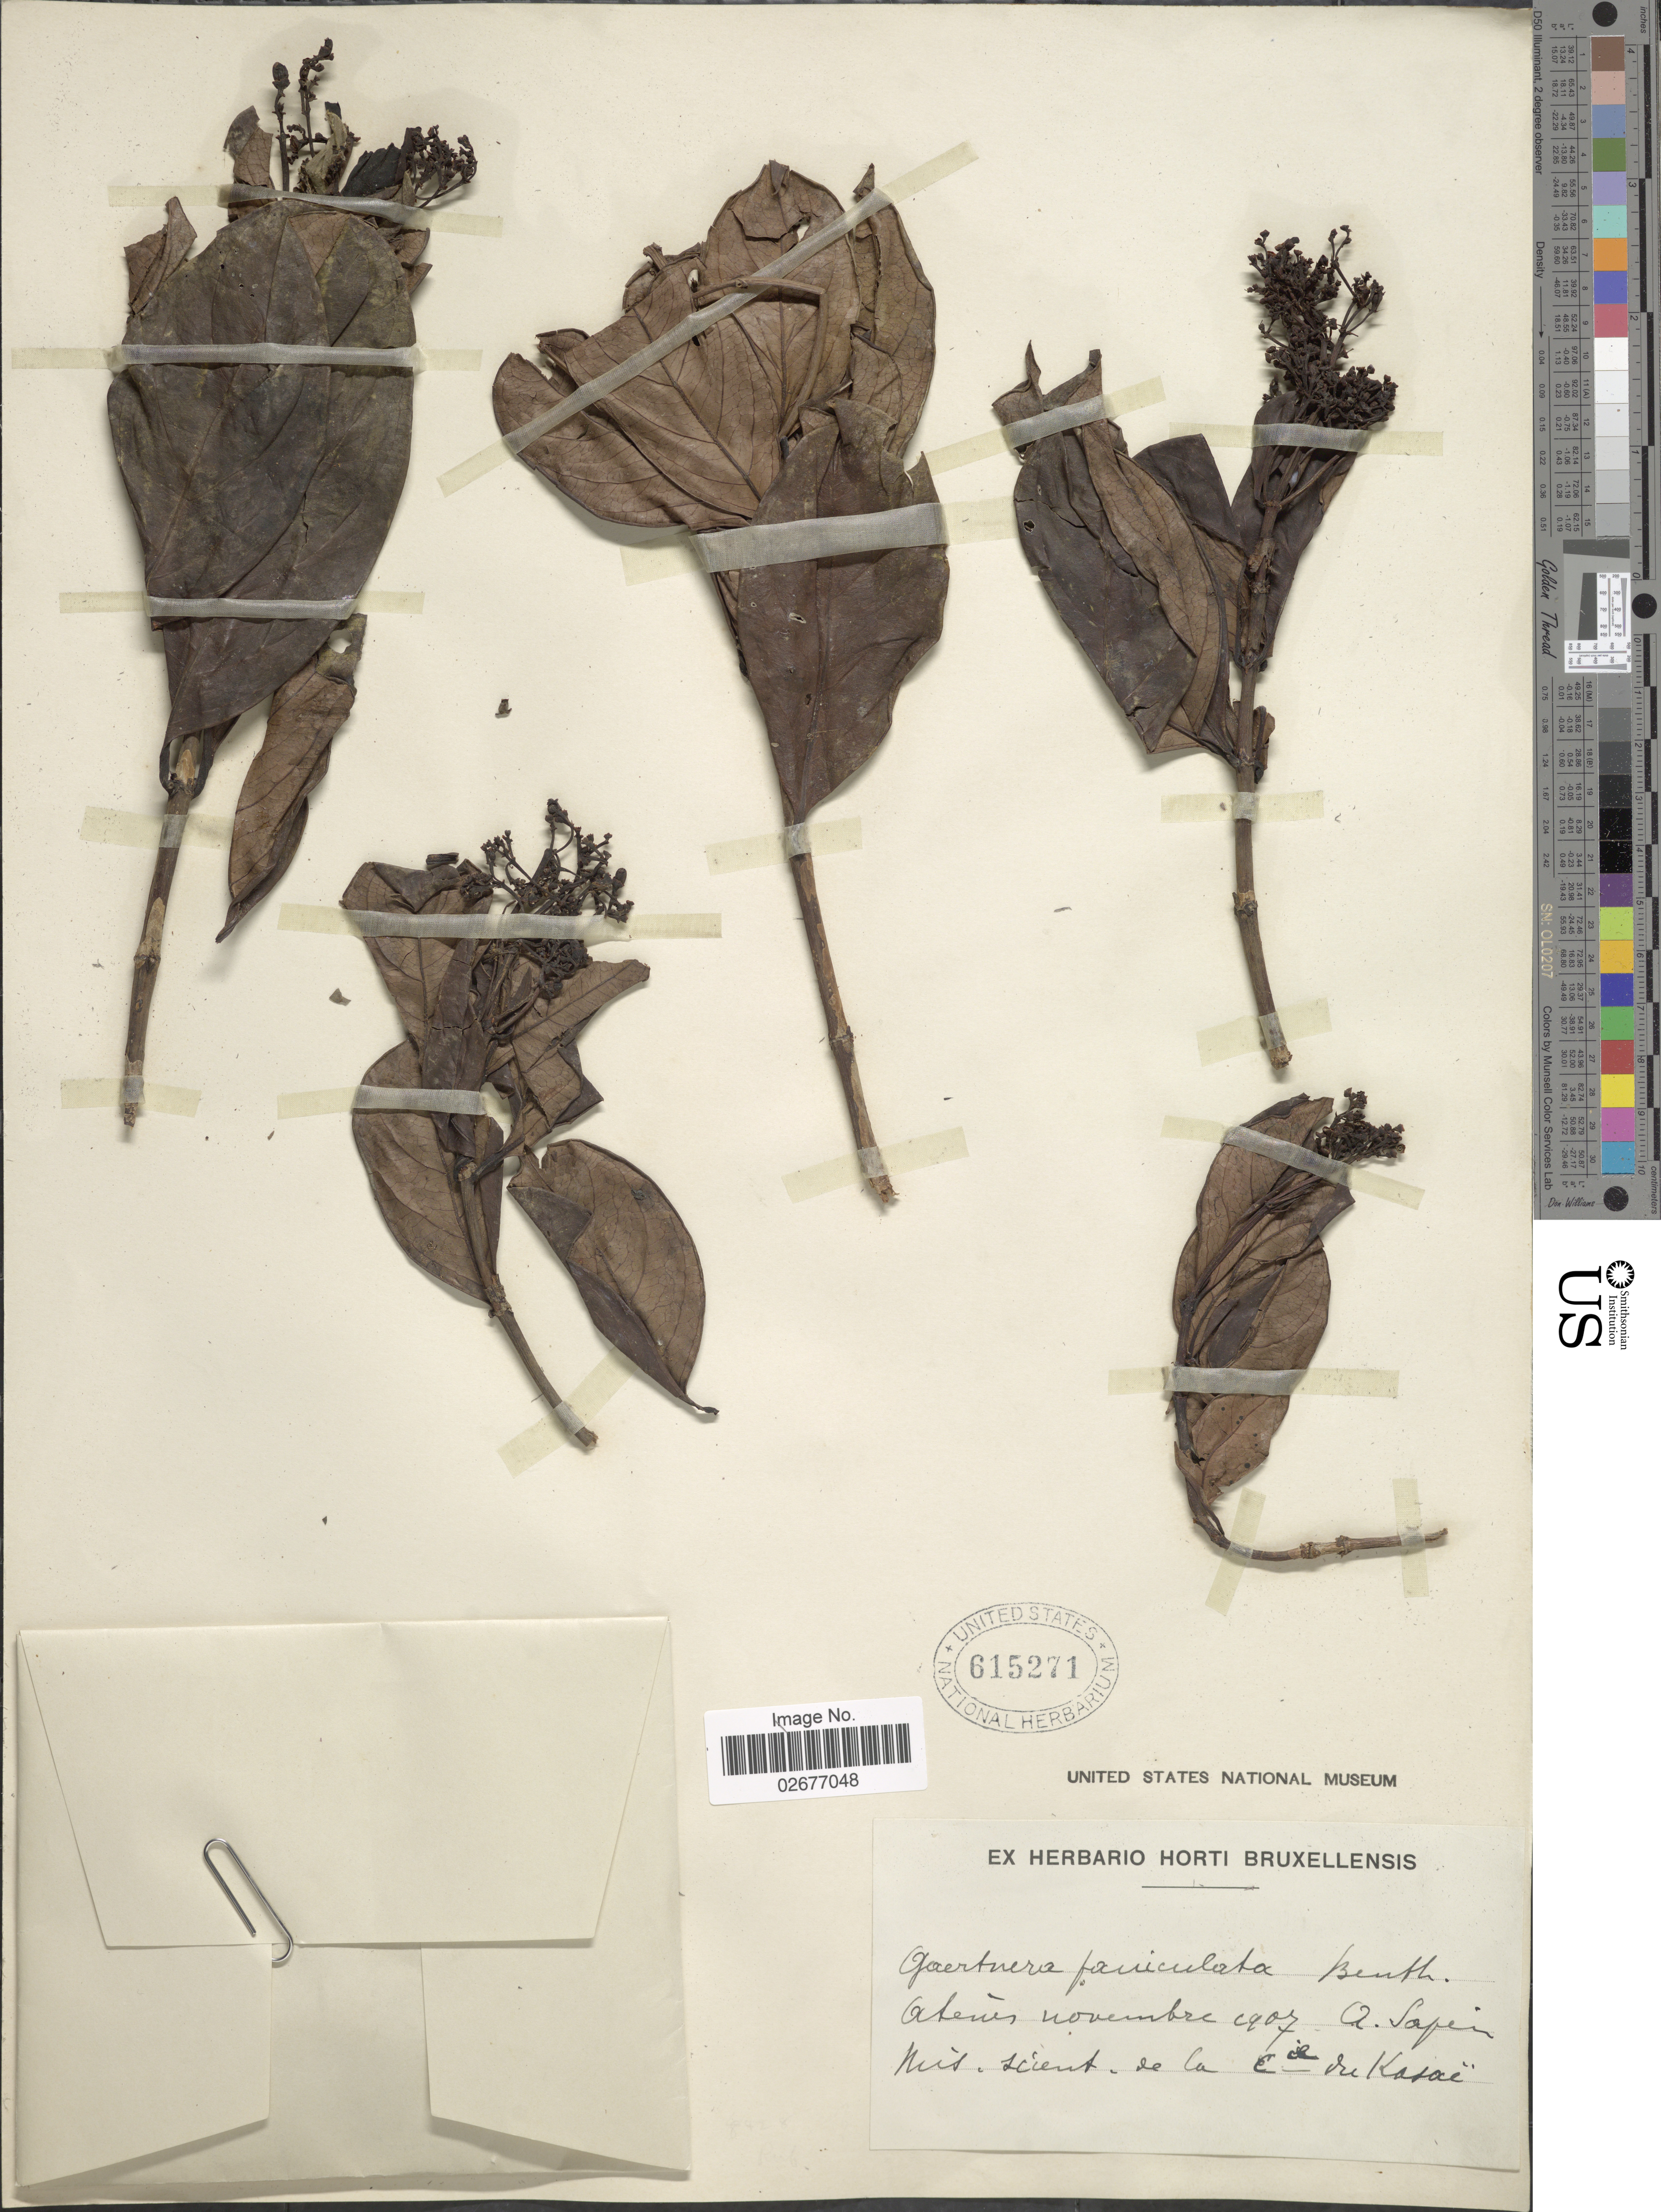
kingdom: Plantae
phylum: Tracheophyta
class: Magnoliopsida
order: Gentianales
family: Rubiaceae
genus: Gaertnera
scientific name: Gaertnera paniculata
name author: Benth.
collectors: A. Sapin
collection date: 1907-11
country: Congo, Democratic Republic of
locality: Mus. scient. de la Ed. de Kasai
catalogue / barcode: US 615271